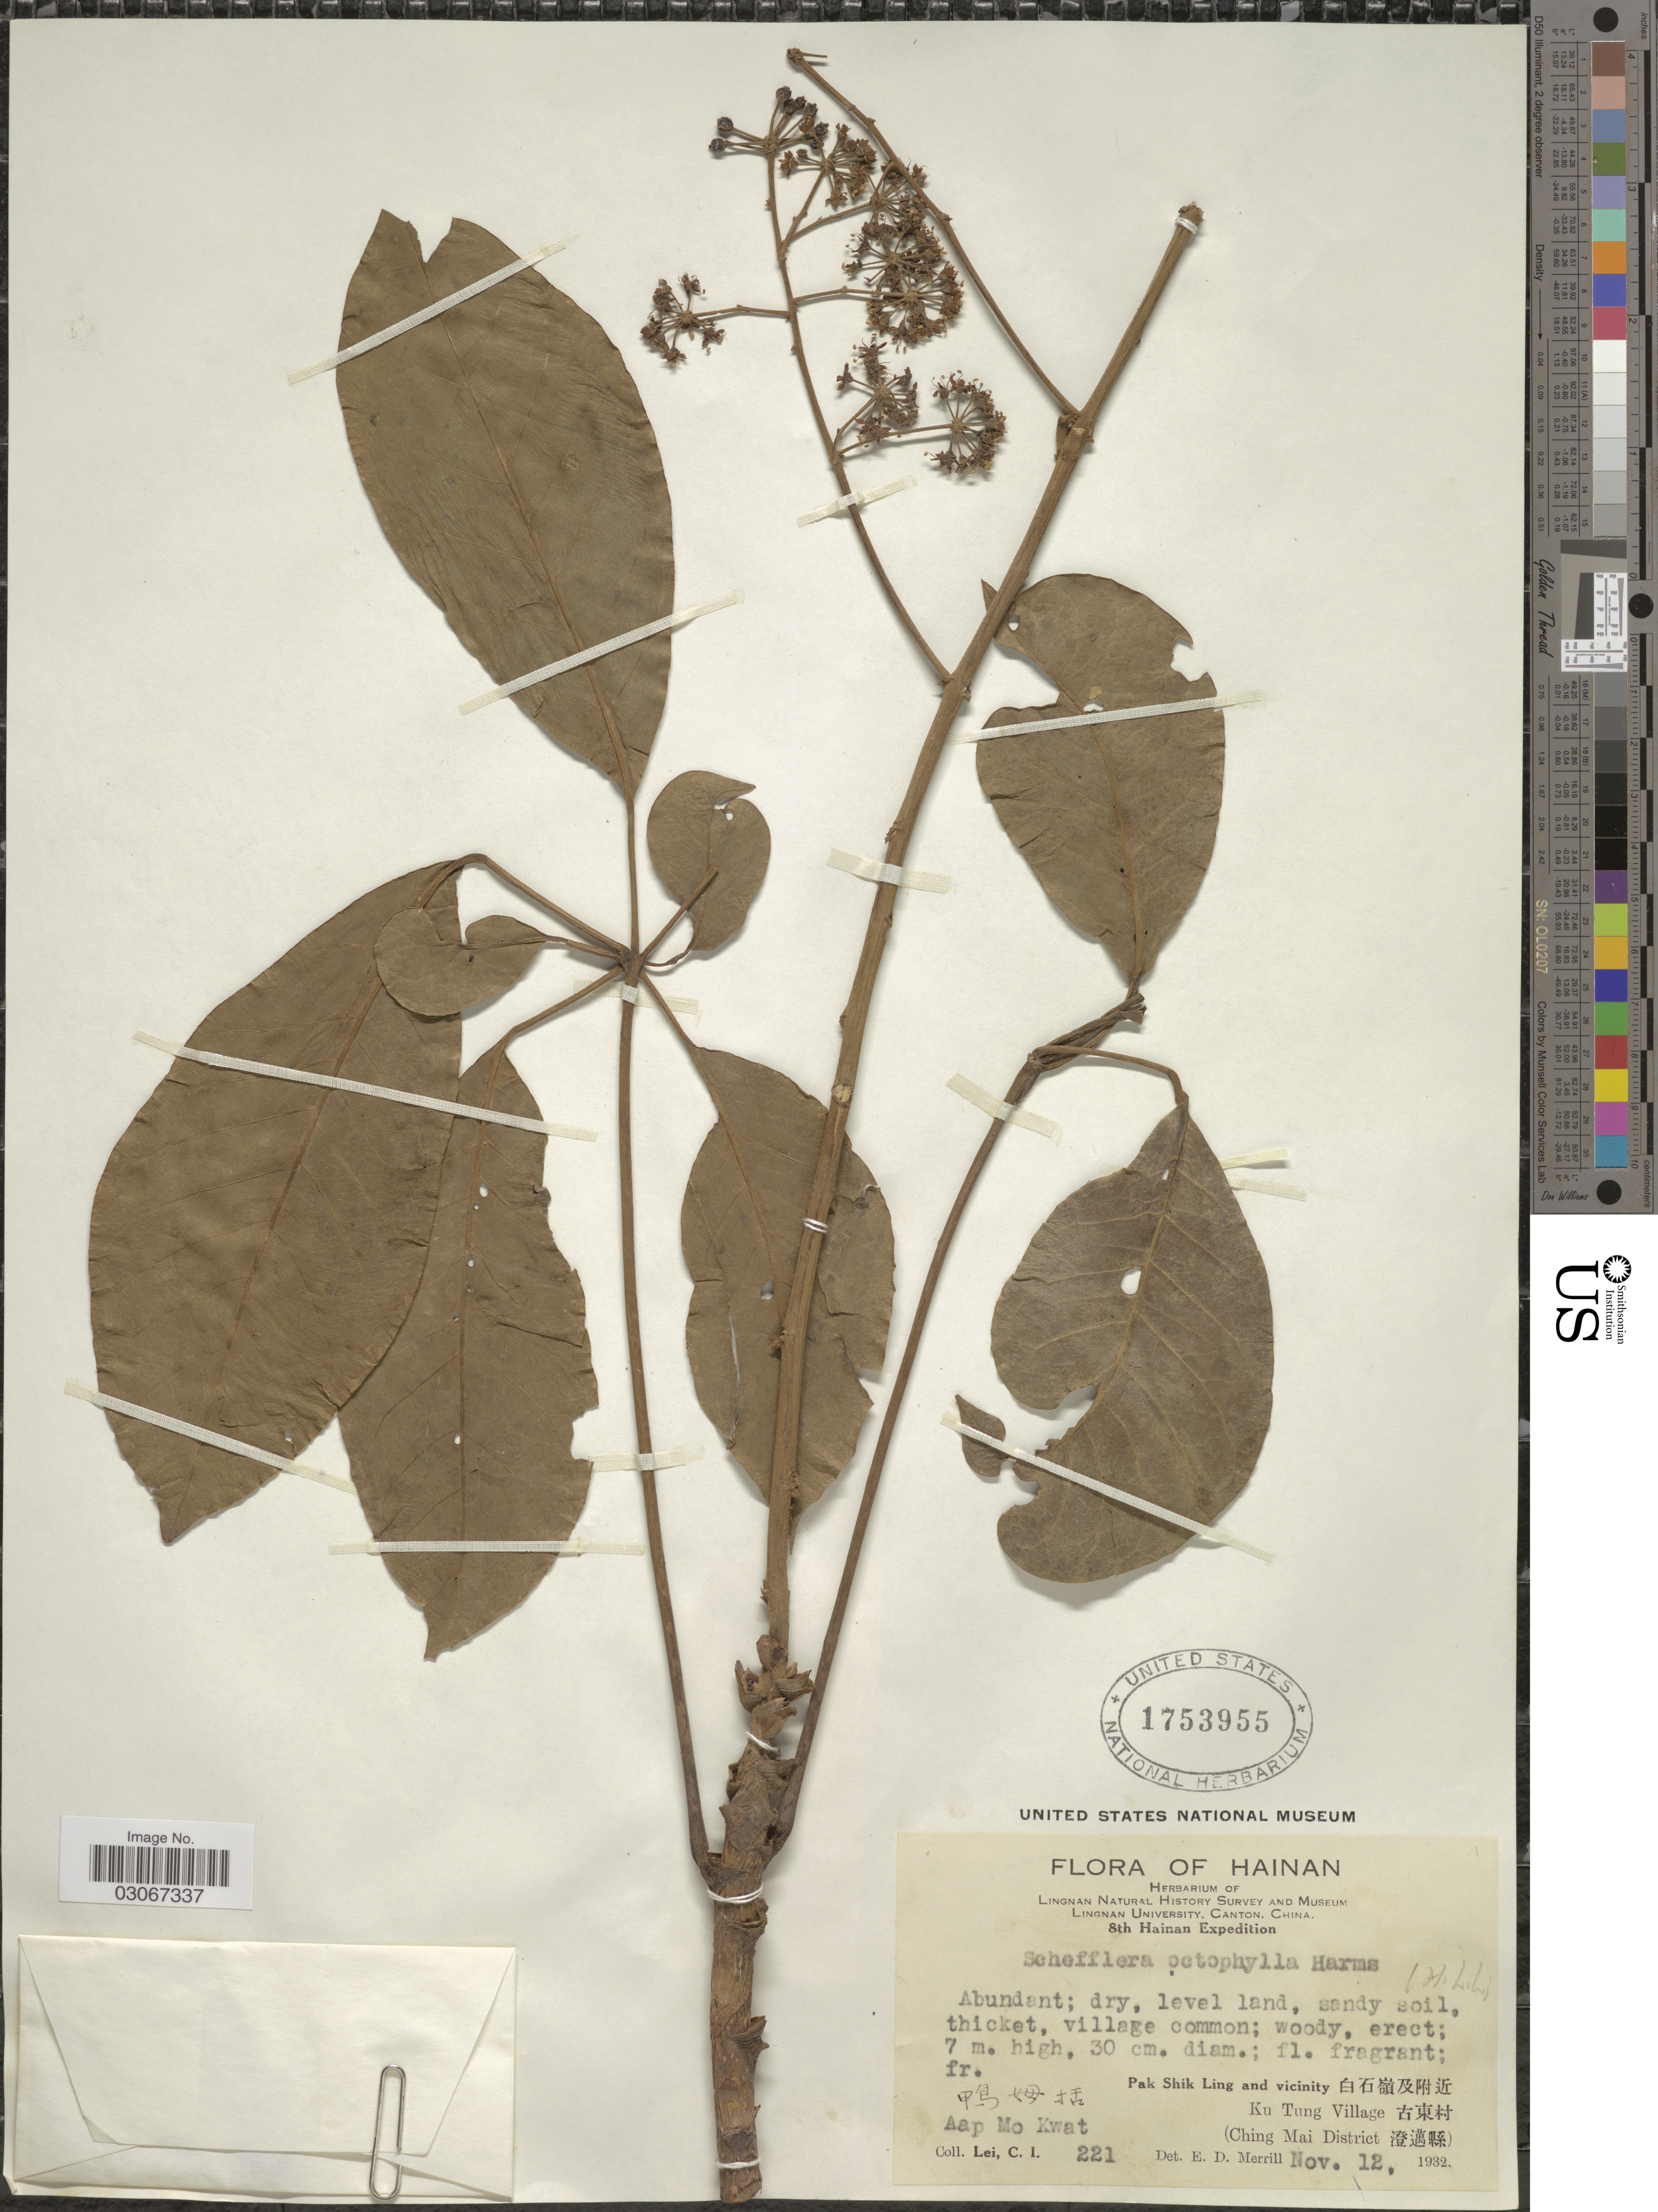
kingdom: Plantae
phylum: Tracheophyta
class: Magnoliopsida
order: Apiales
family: Araliaceae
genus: Schefflera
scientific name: Schefflera heptaphylla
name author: (L.) Frodin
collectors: C. I. Lei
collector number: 221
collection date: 1932-11-12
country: China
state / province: Hainan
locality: Pak Shik Ling and vicinity, Ku Tung Village, (Ching Mai District), Aap Mo Kwat.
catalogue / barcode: US 1753955